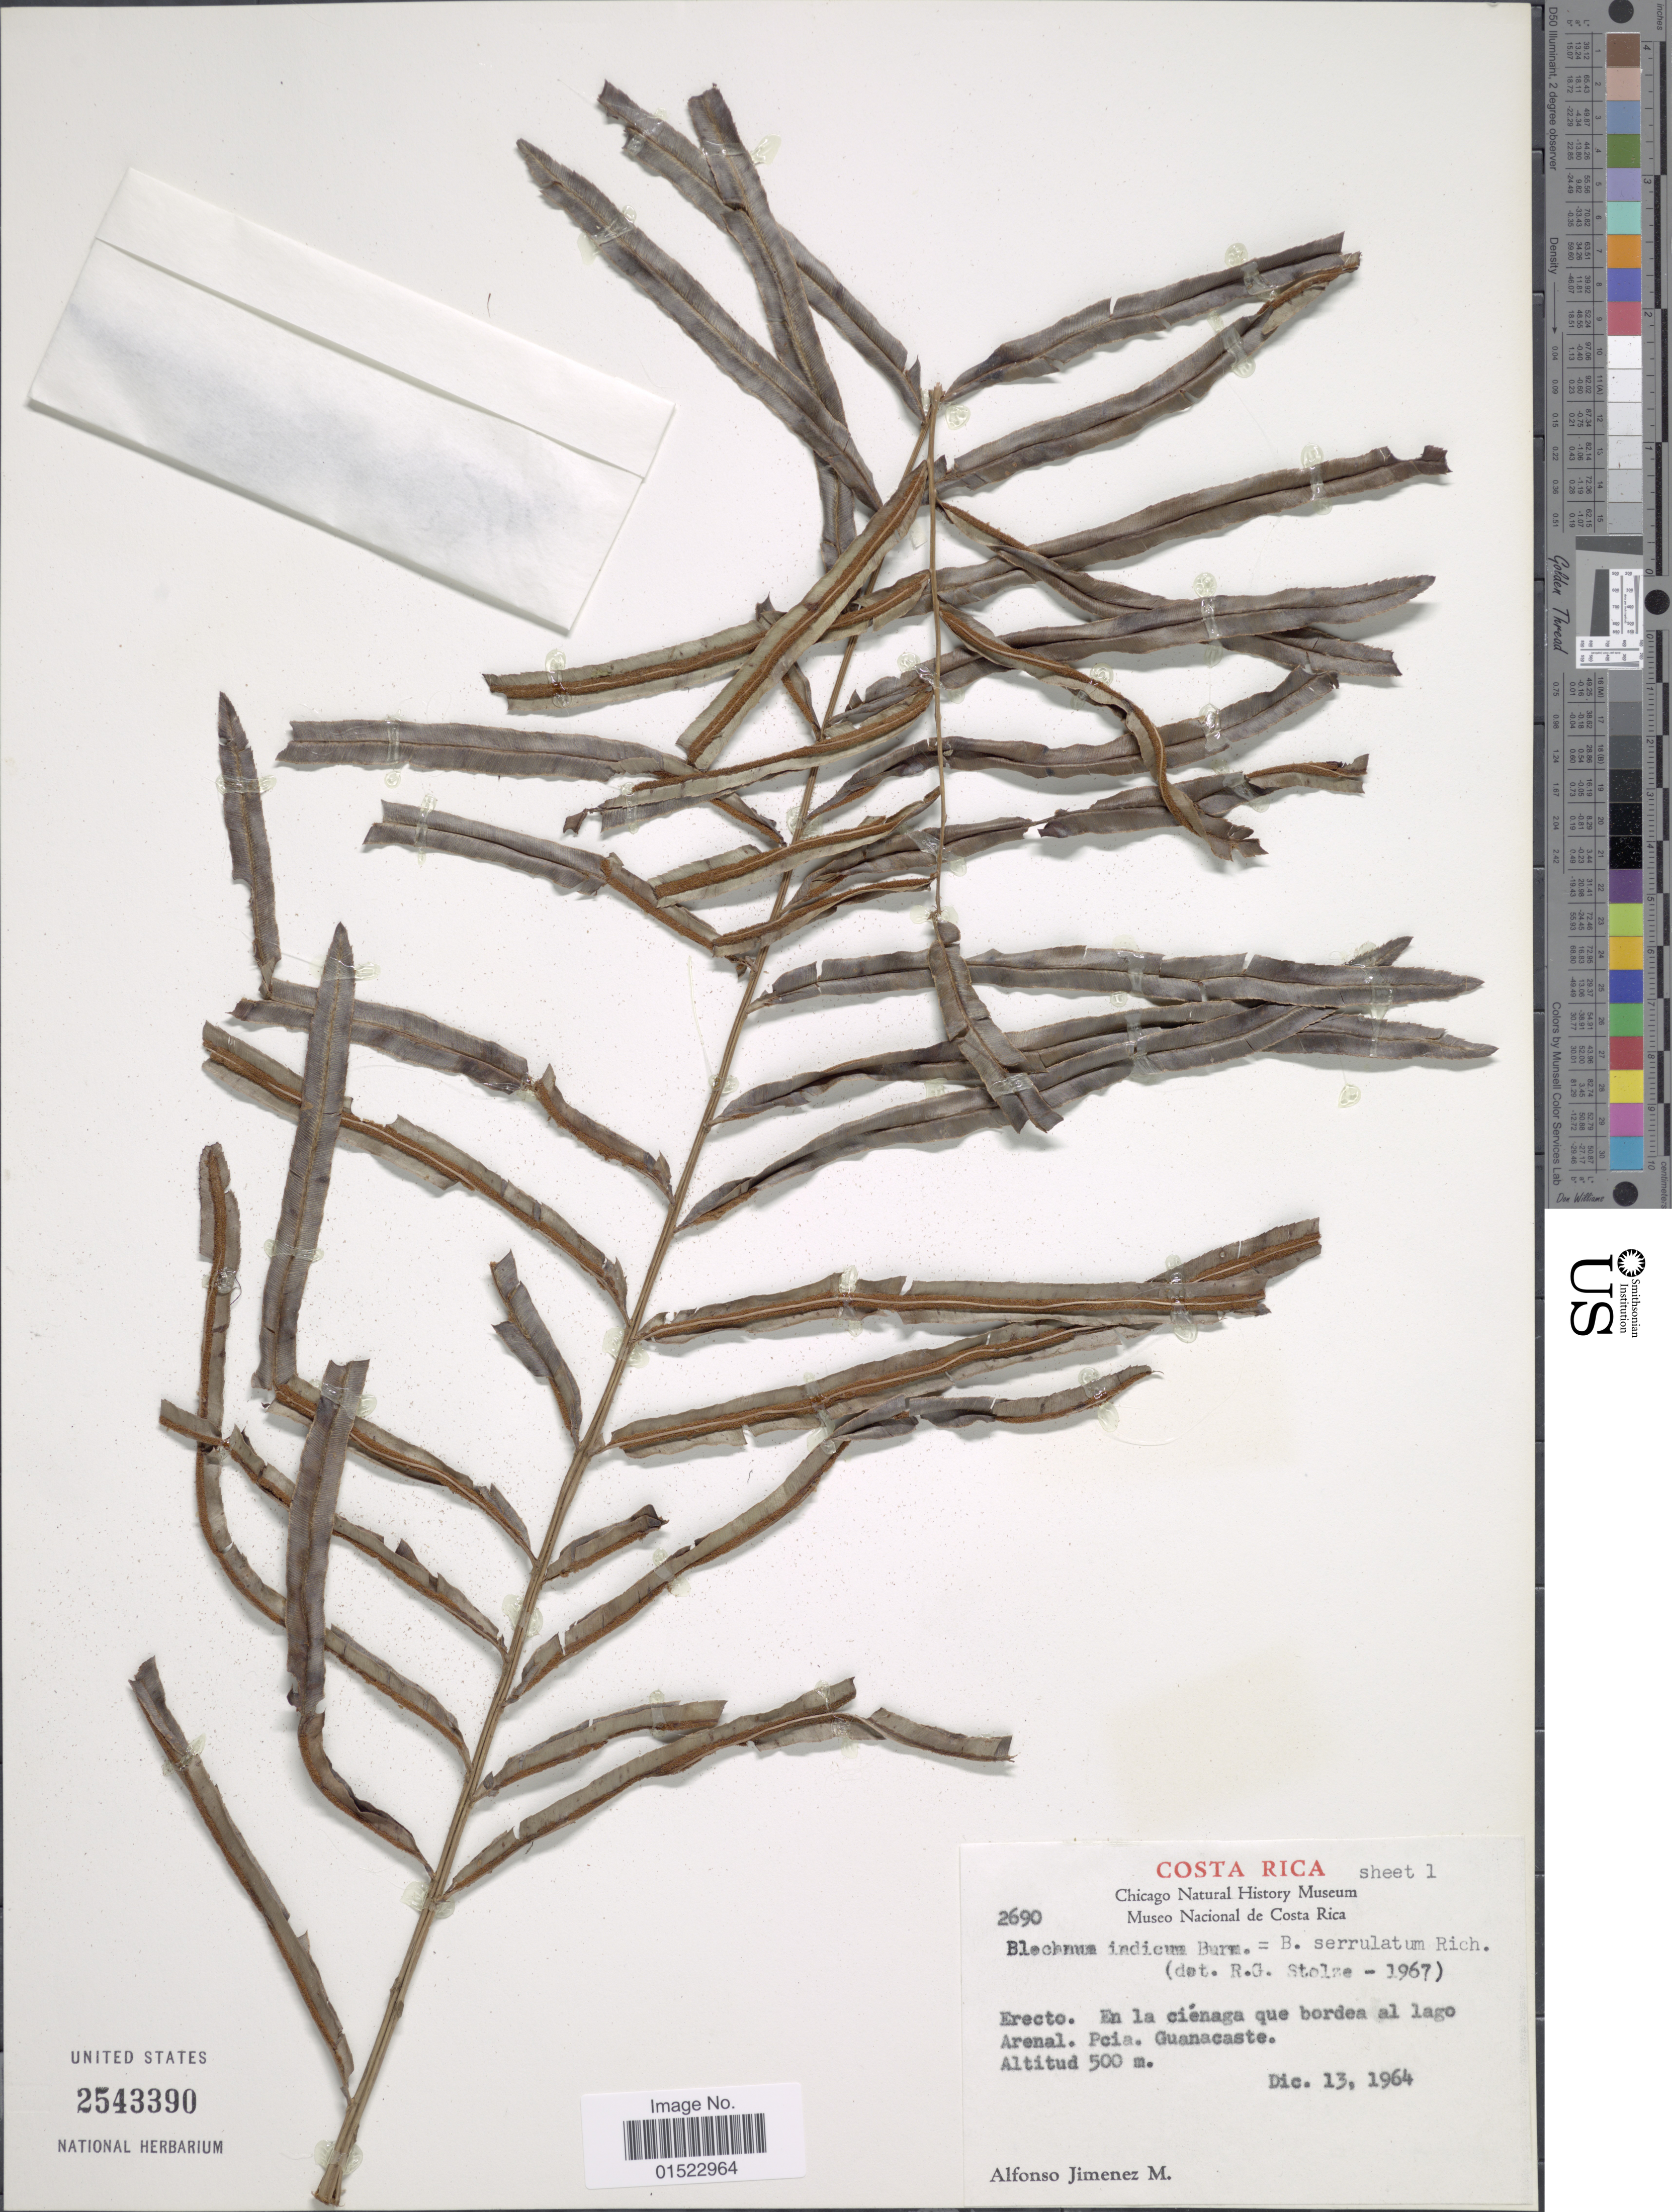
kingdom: Plantae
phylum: Tracheophyta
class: Polypodiopsida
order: Polypodiales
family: Blechnaceae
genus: Telmatoblechnum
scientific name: Telmatoblechnum serrulatum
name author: (Rich.) Perrie et al.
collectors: A. Jimenez M.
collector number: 2690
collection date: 1964-12-13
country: Costa Rica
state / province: Guanacaste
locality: En la cienaga que bordea al lago Arenal, Pcia.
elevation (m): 500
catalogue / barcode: US 2543390